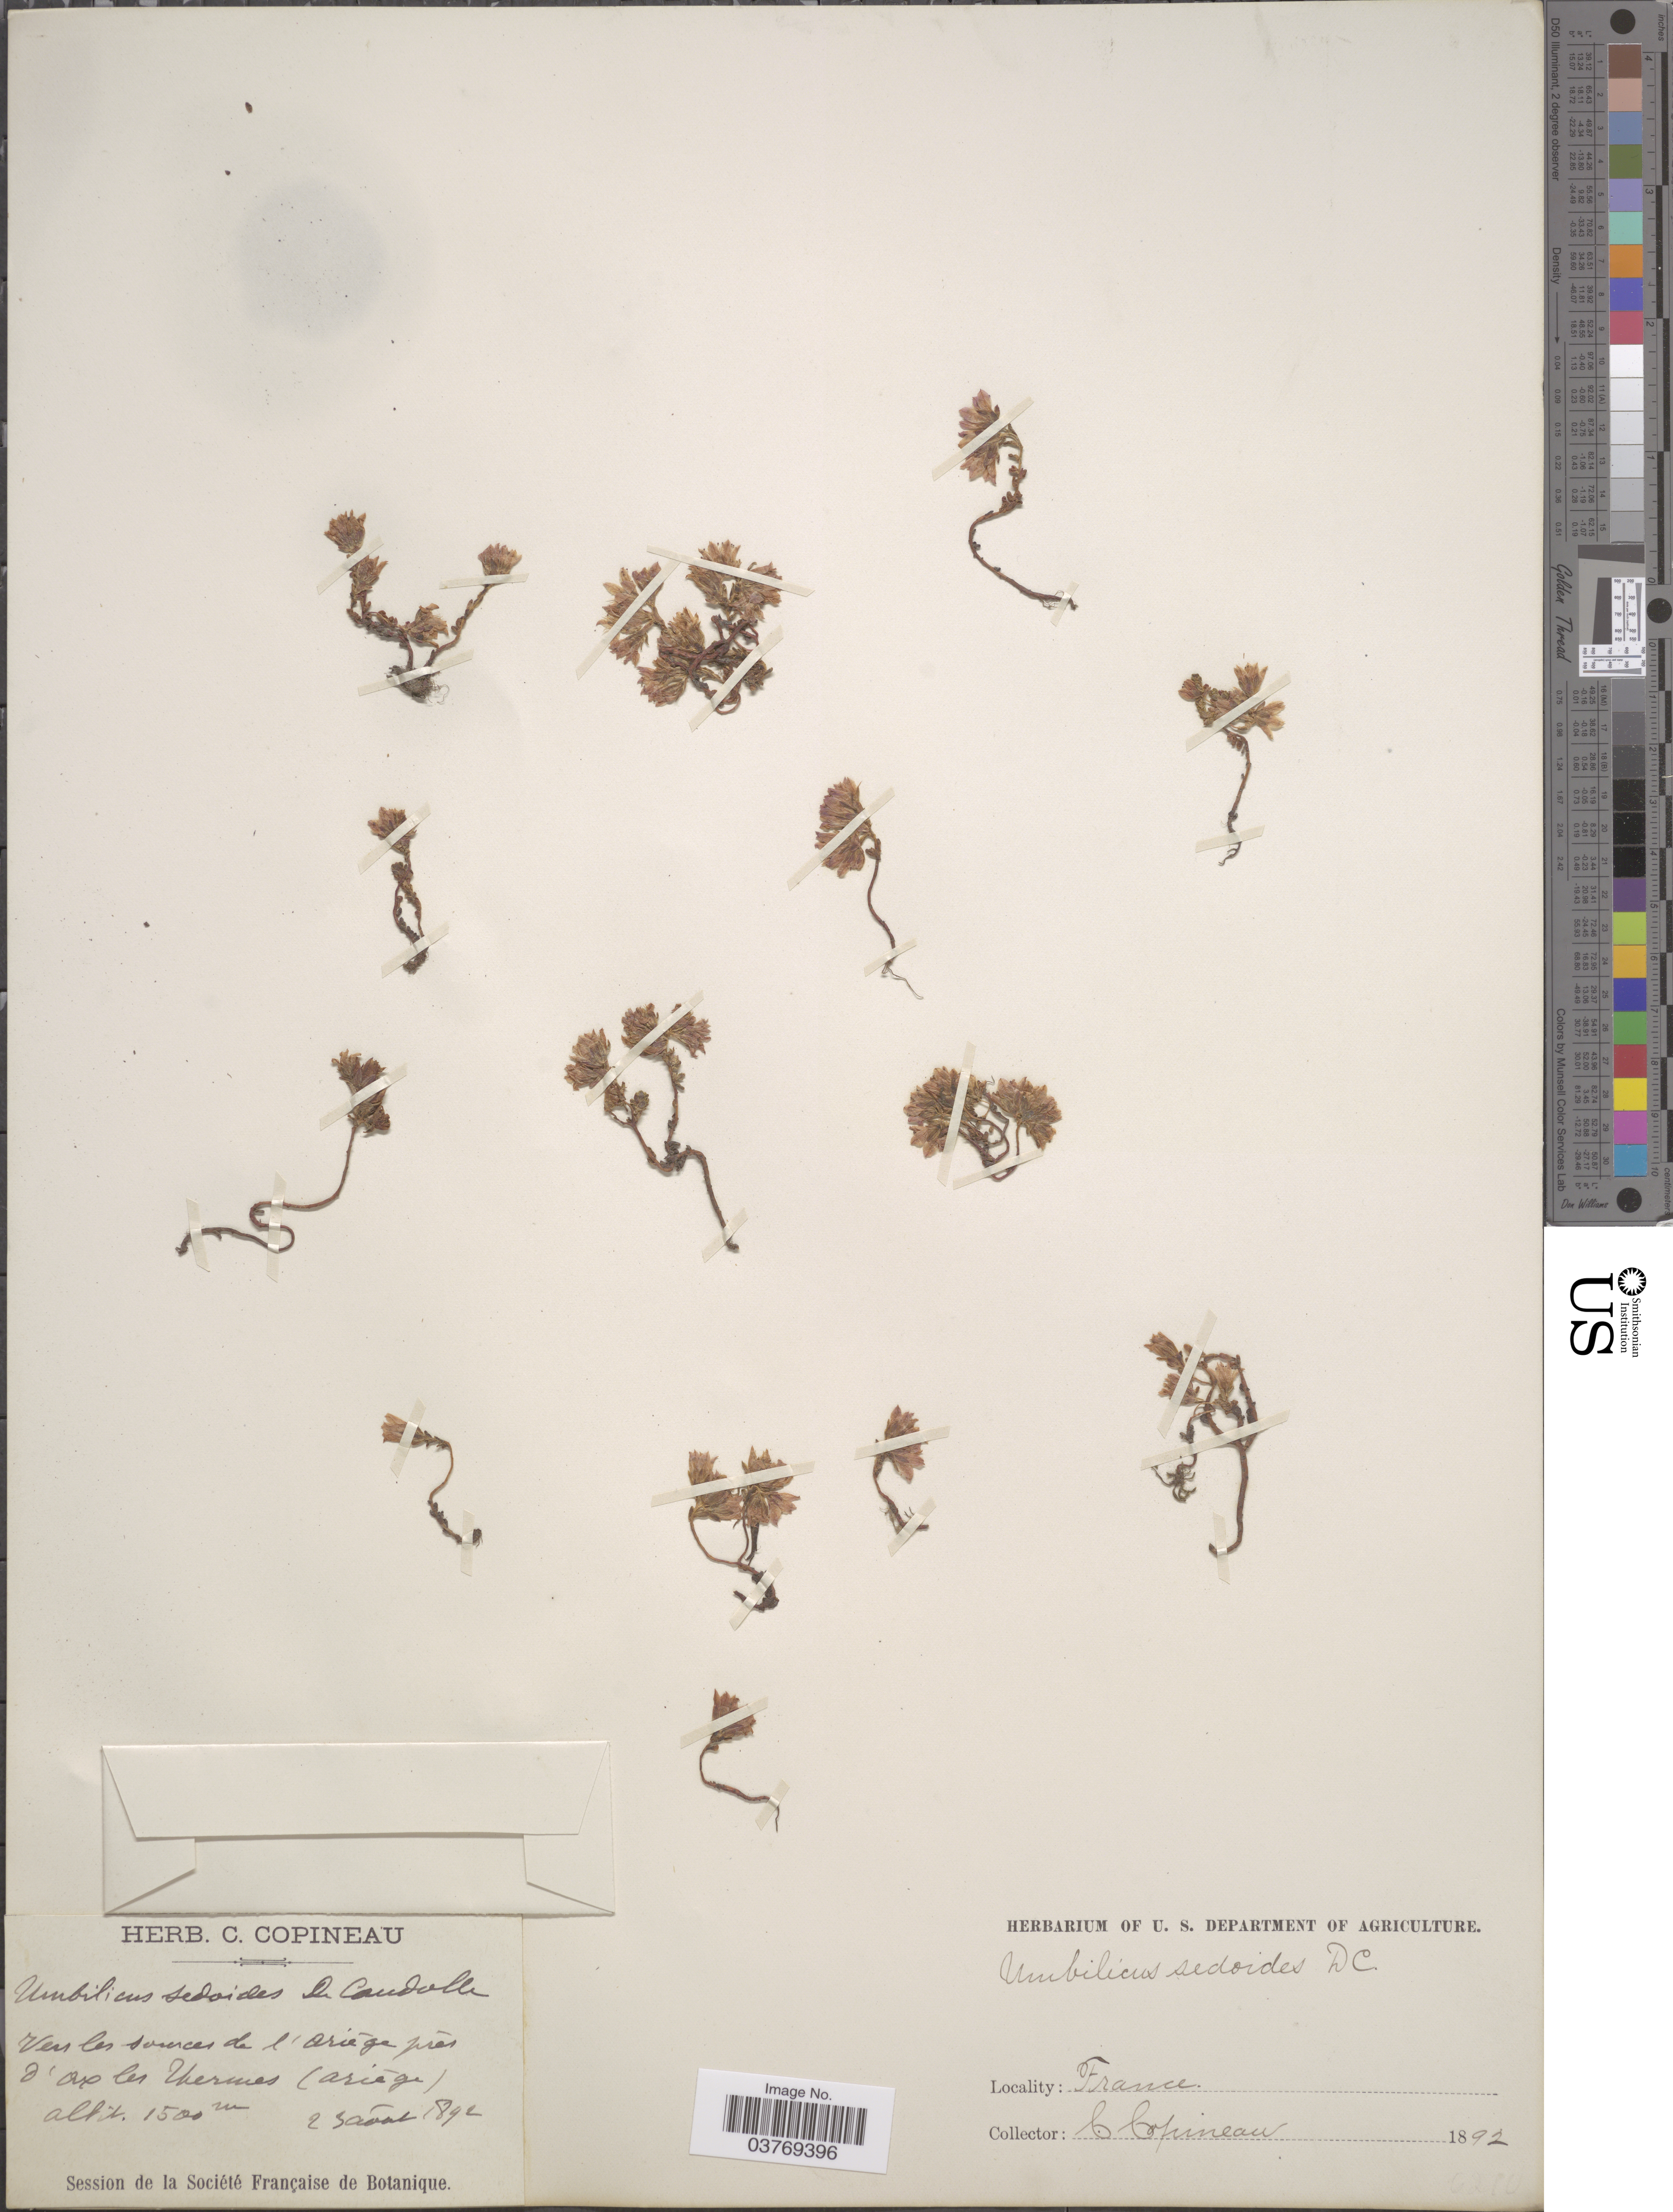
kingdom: Plantae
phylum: Tracheophyta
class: Magnoliopsida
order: Saxifragales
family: Crassulaceae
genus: Cotyledon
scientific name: Cotyledon sedoides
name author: DC.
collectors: C. Copineau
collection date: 1892-08-02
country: France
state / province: Occitanie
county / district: Ariège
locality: Vers les sources de l'Ariége prés d'Ax* les Thermes (Ariége).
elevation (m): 1500